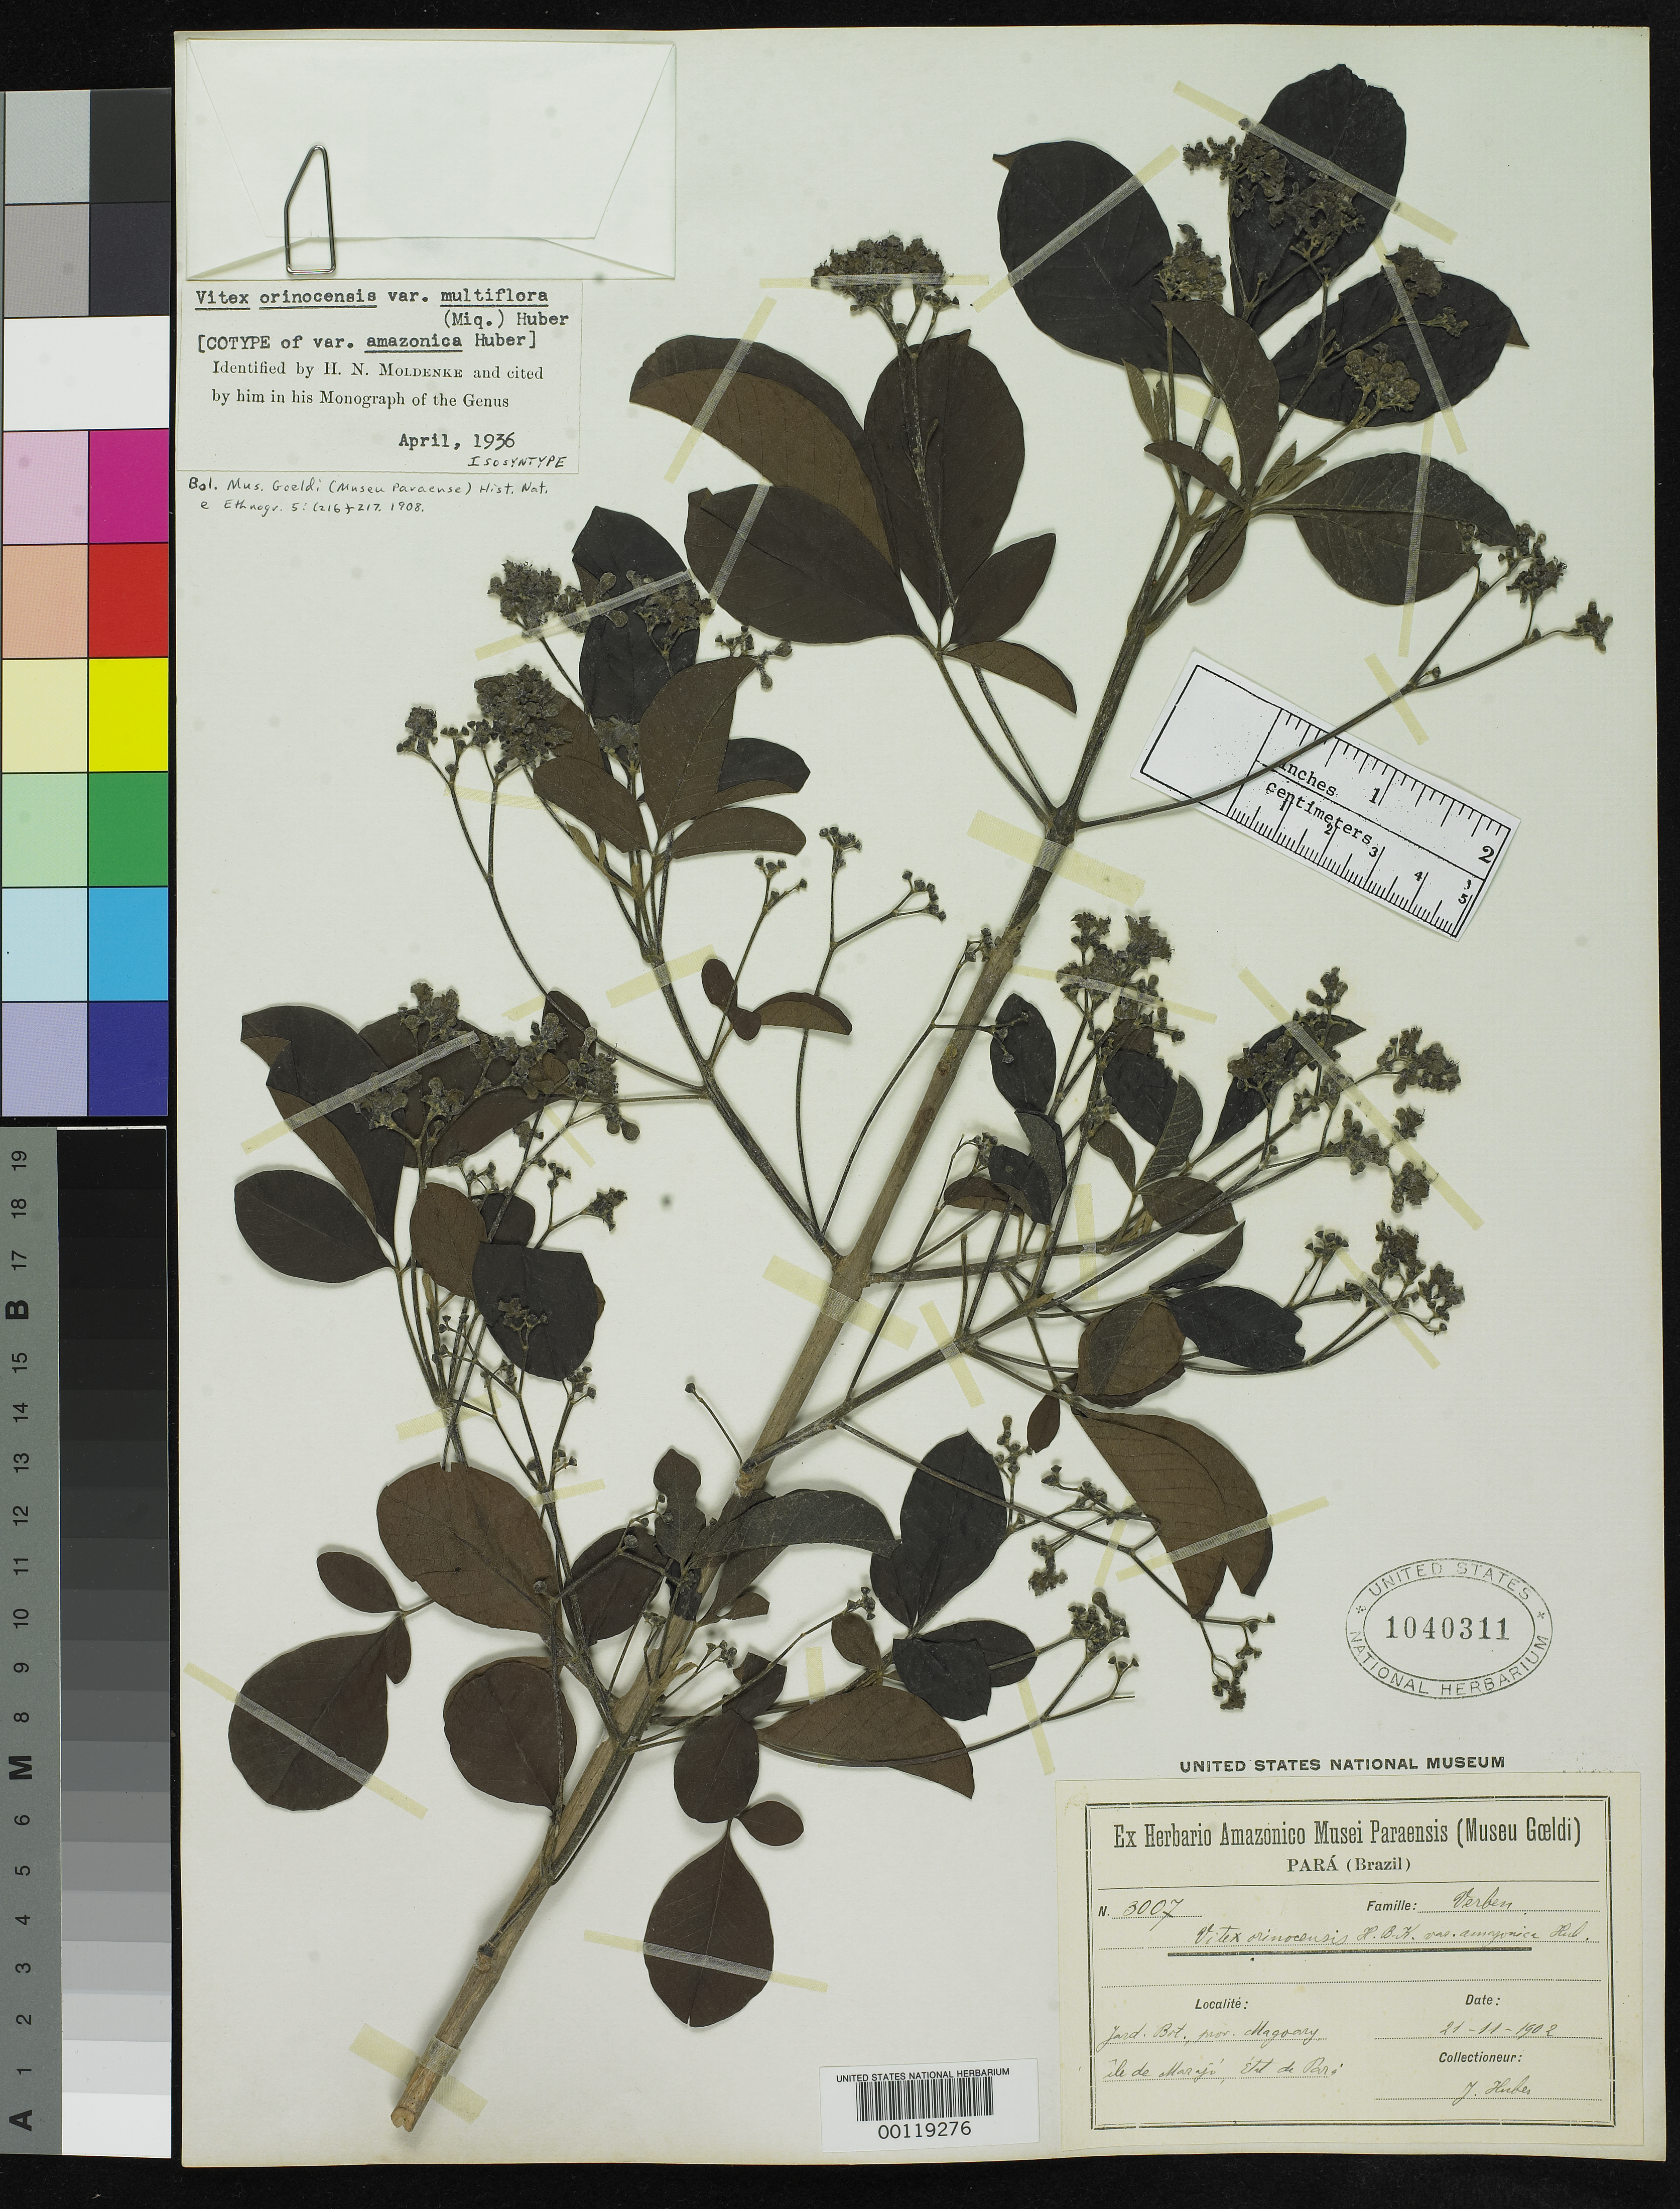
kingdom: Plantae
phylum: Tracheophyta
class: Magnoliopsida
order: Lamiales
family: Lamiaceae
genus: Vitex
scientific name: Vitex orinocensis var. amazonica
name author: Huber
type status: Isosyntype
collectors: J. Huber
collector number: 3007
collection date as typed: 21 Nov 1902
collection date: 1902-11-21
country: Brazil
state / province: Pará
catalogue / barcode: US 1040311